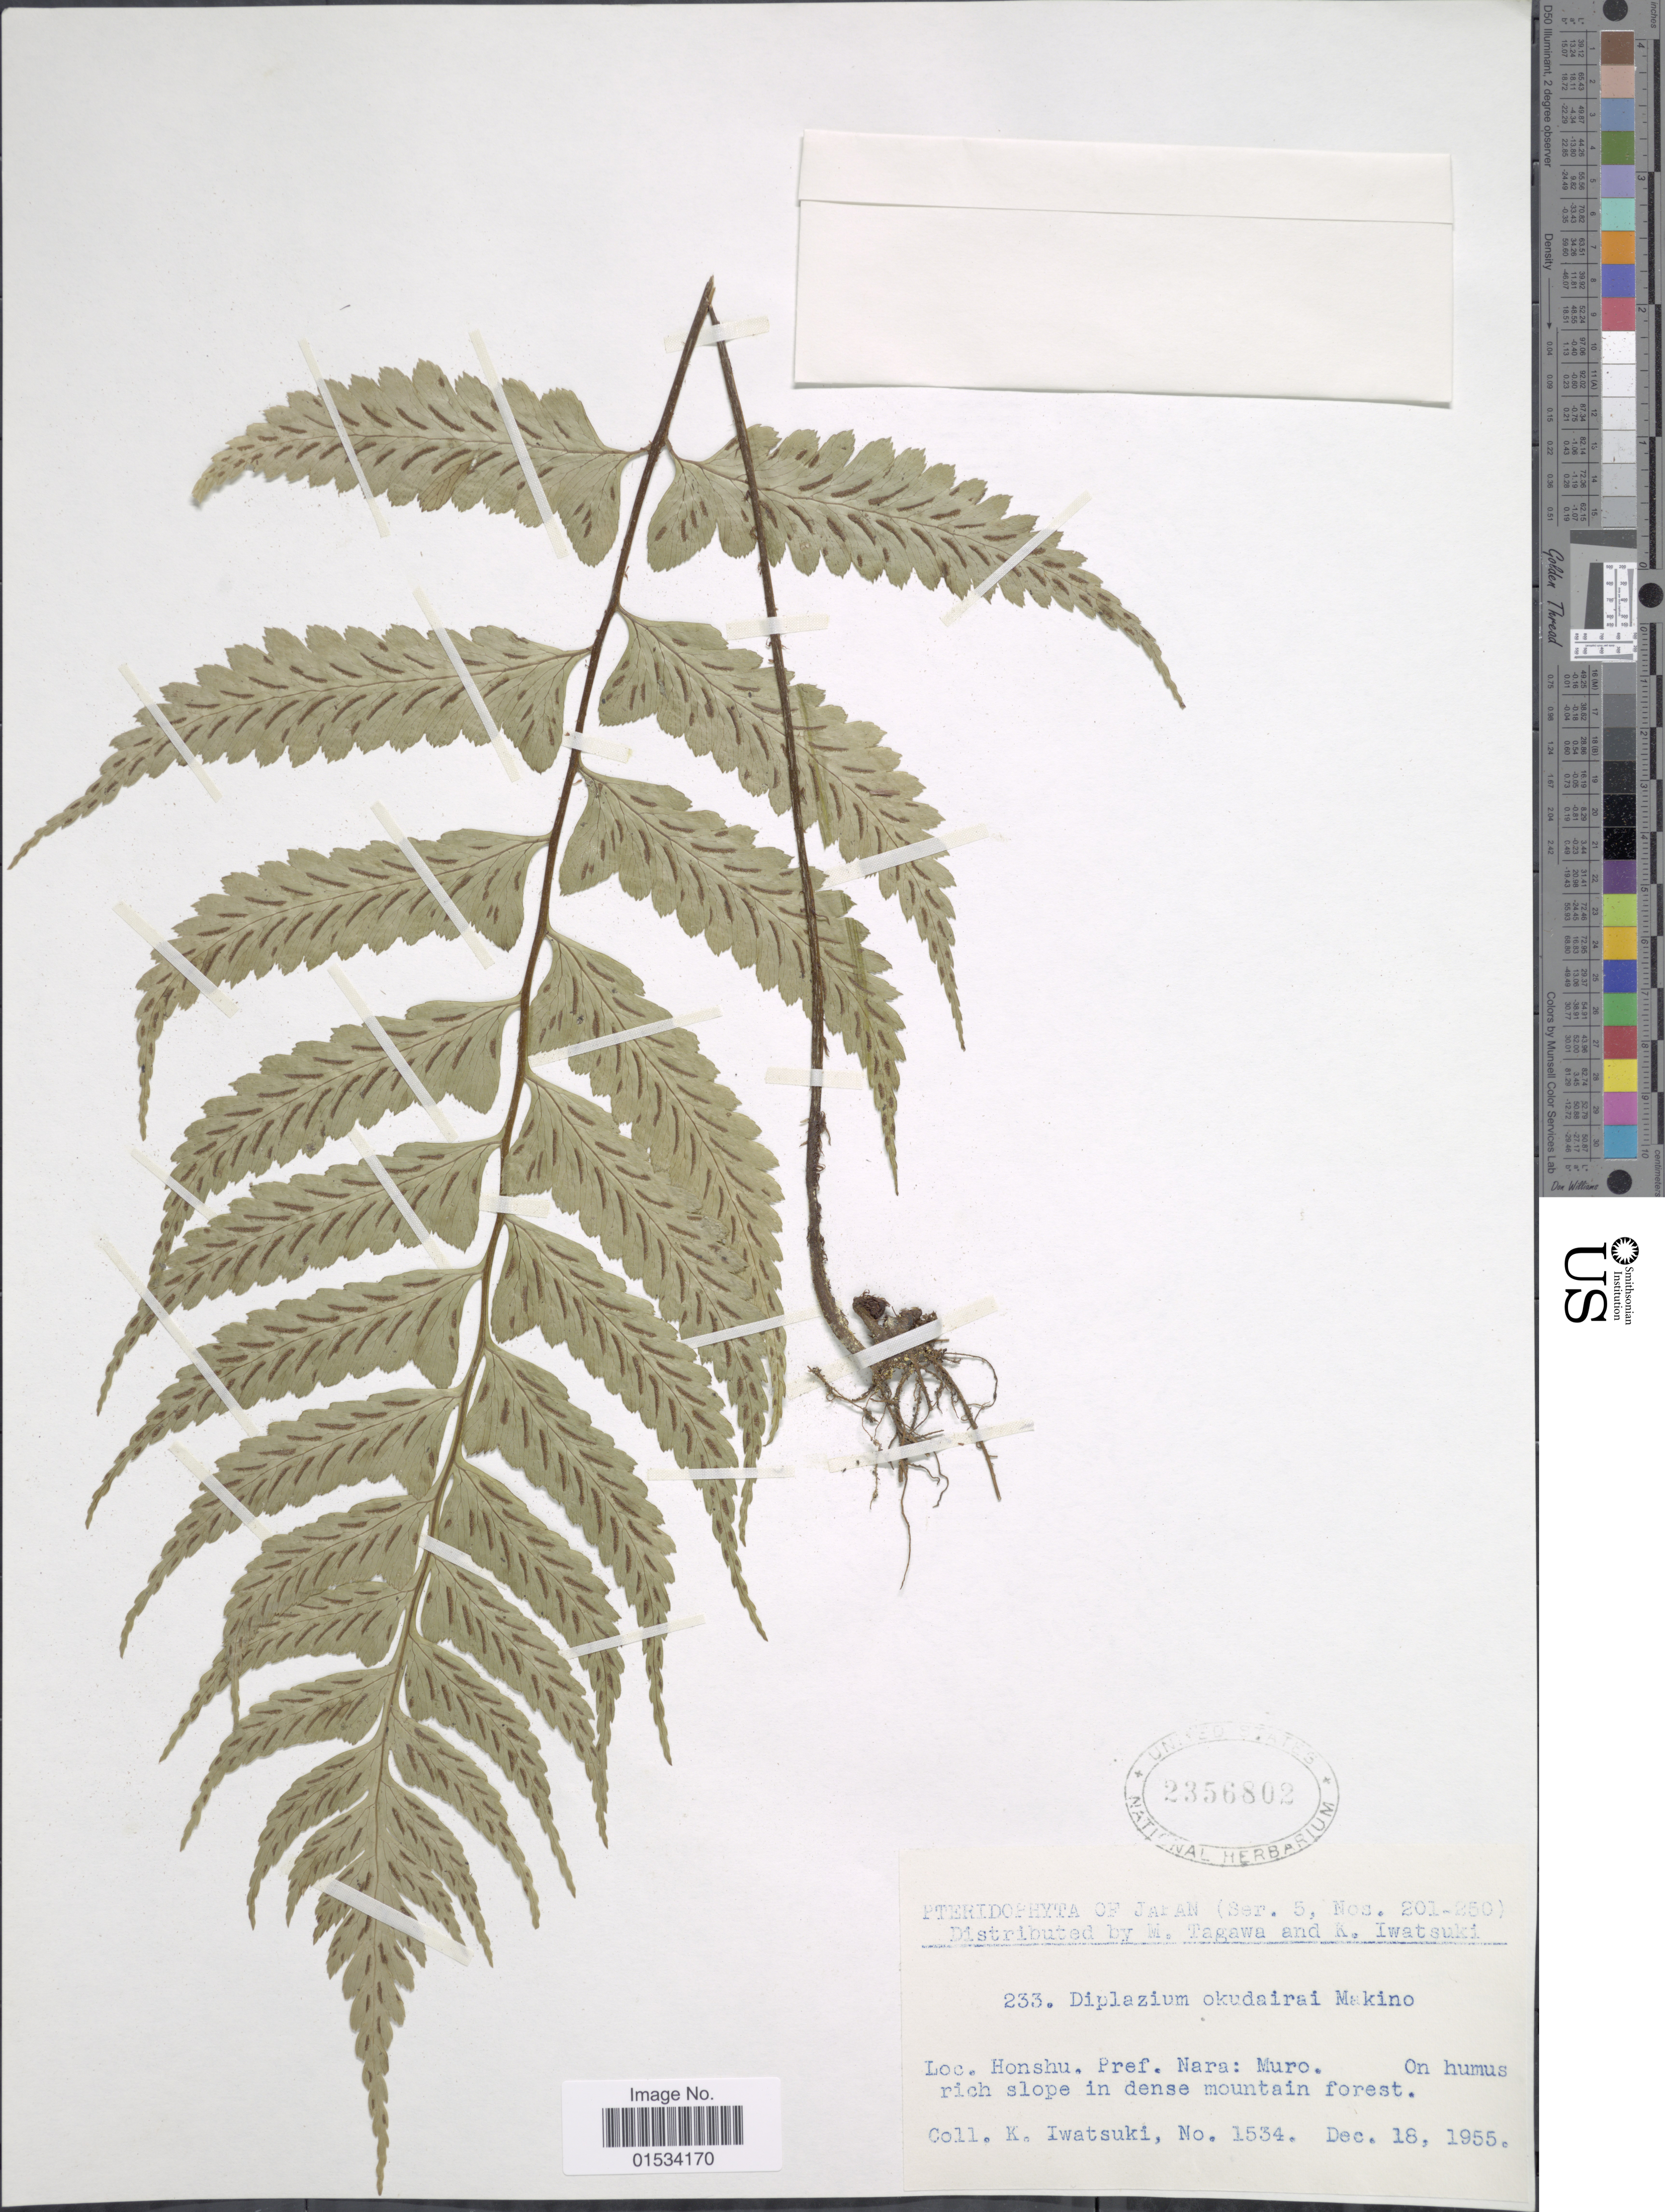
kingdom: Plantae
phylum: Tracheophyta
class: Polypodiopsida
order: Polypodiales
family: Athyriaceae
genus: Diplazium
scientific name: Diplazium okudairai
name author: Makino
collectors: K. Iwatsuki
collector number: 1534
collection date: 1955-12-18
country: Japan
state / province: Nara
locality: Honsho: muro, on humus, rich slope in dense mountain forest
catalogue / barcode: US 2356802